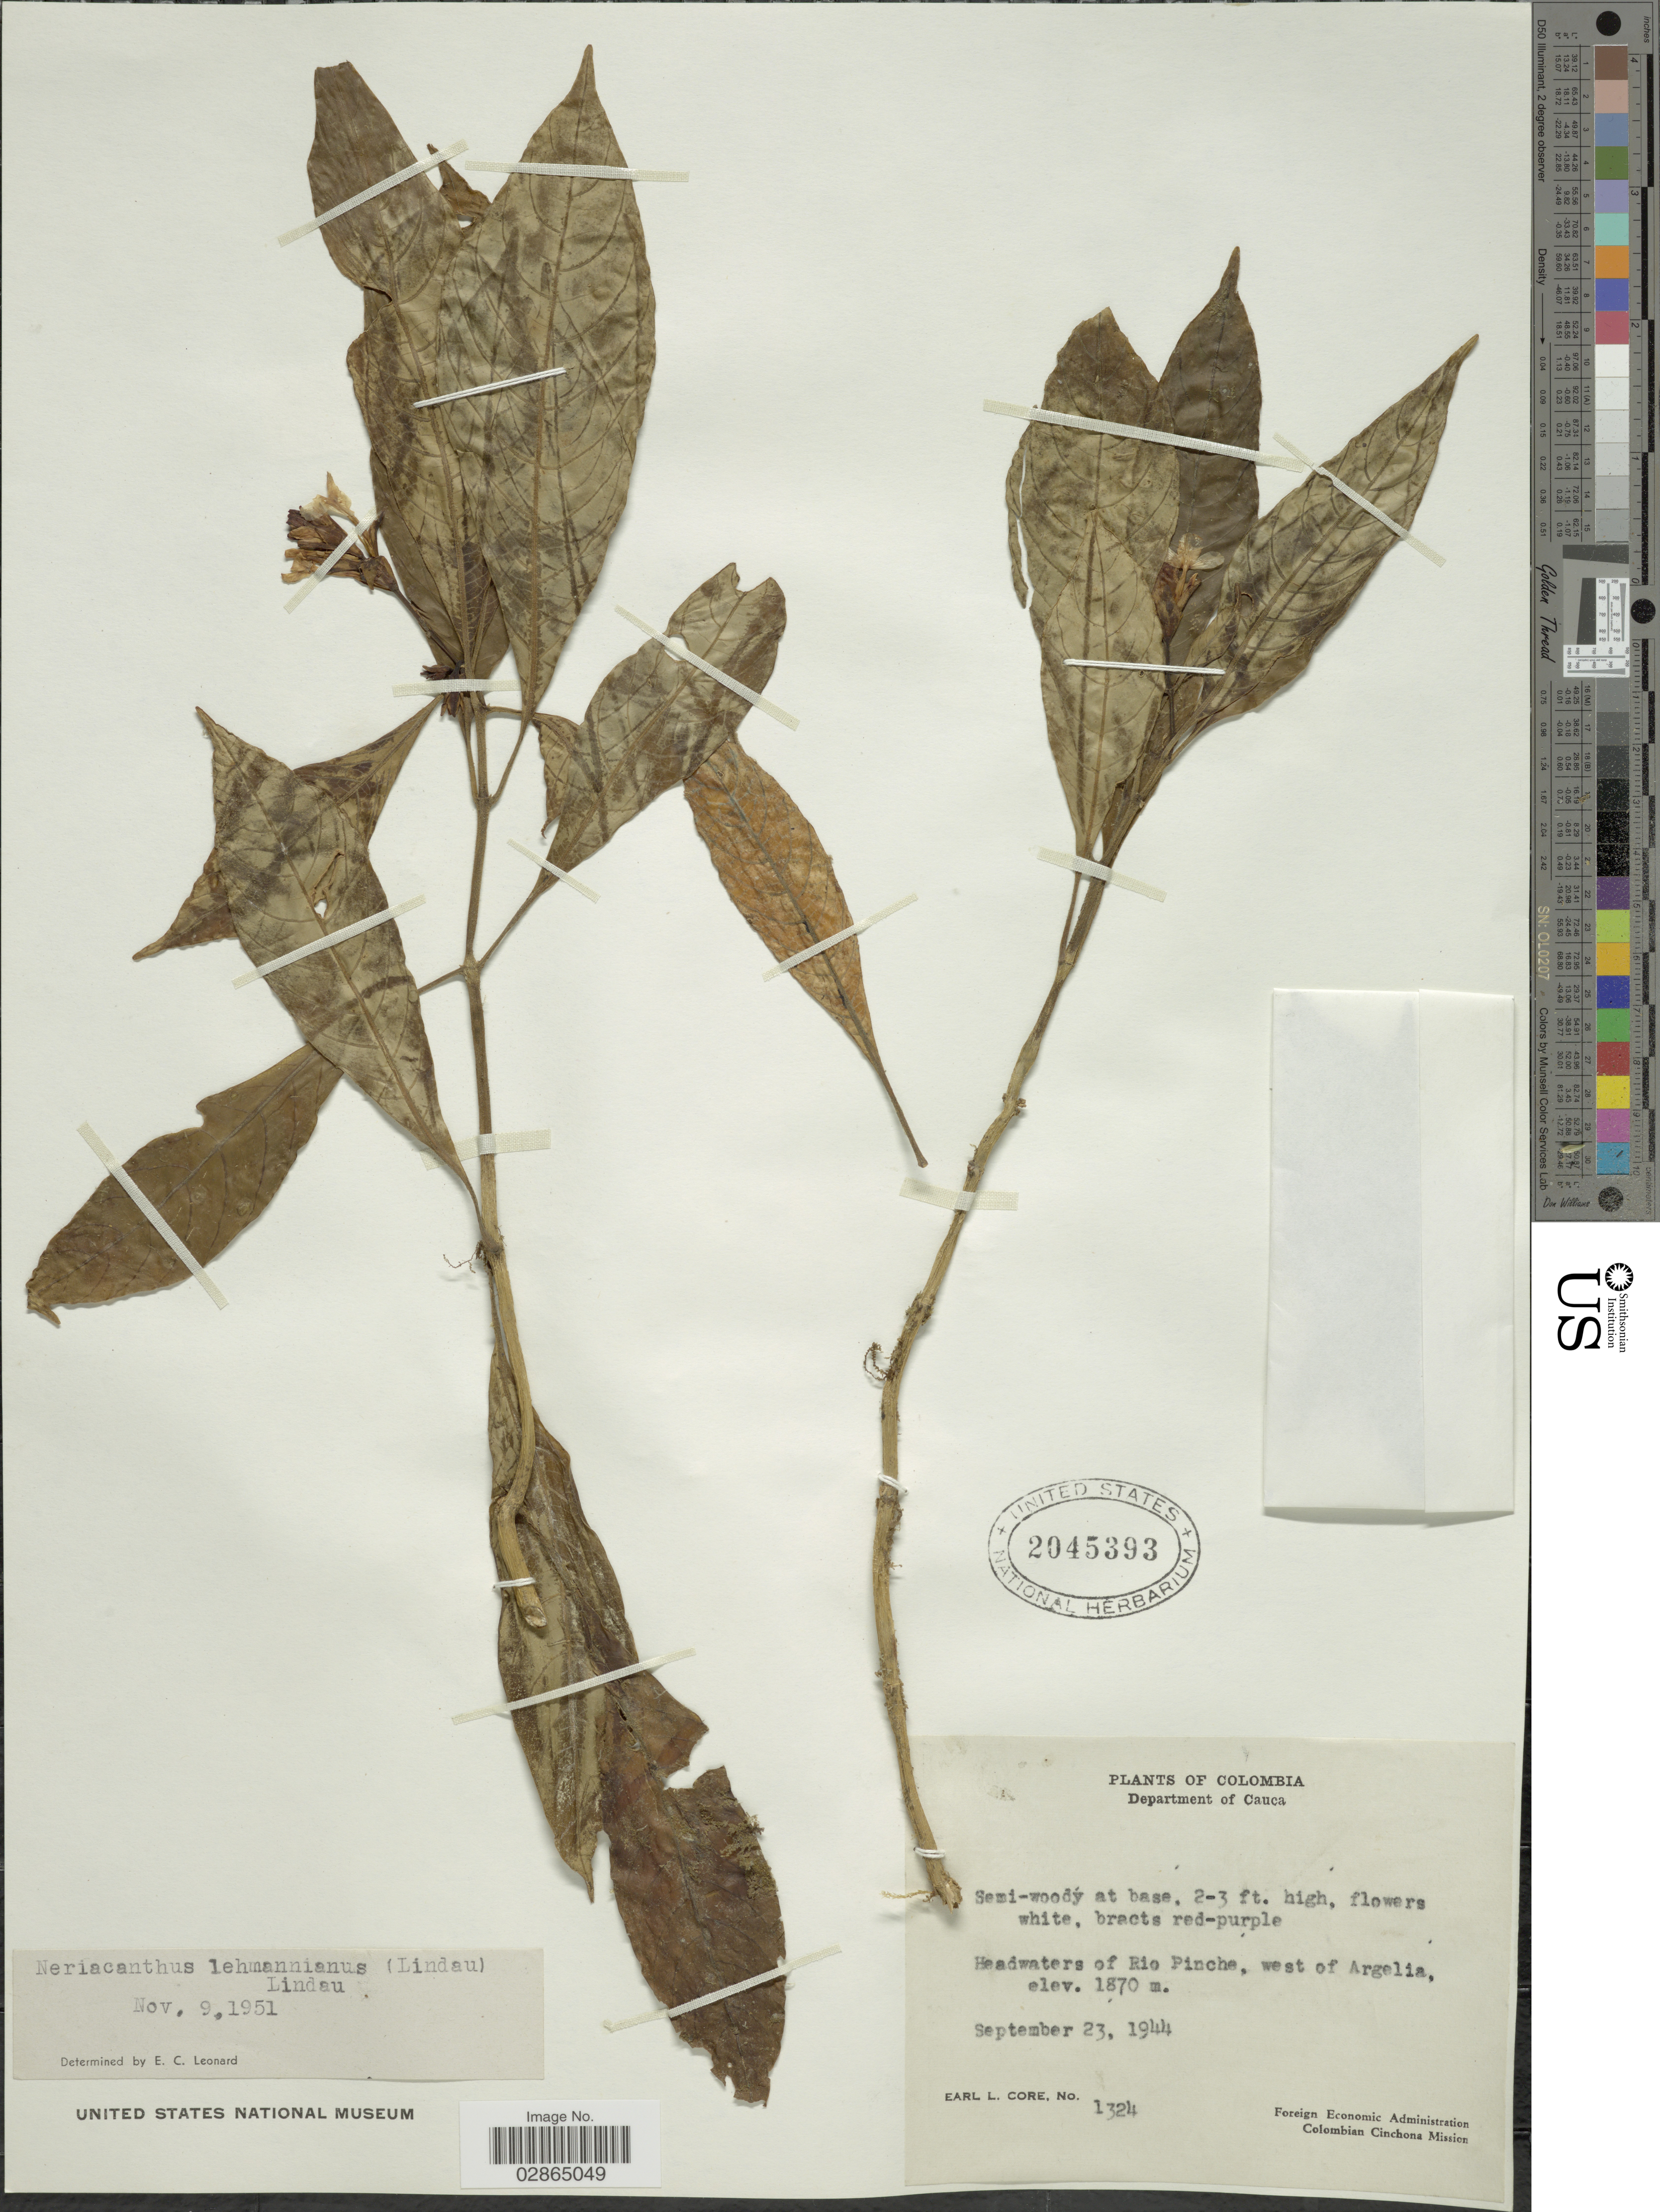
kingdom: Plantae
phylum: Tracheophyta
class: Magnoliopsida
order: Lamiales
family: Acanthaceae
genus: Neriacanthus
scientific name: Neriacanthus lehmannianus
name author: (Lindau) Lindau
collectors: E. L. Core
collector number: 1324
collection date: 1944-09-23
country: Colombia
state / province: Cauca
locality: Headwaters of Rio Pinche, west of Argelia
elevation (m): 1870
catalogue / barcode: US 2045393